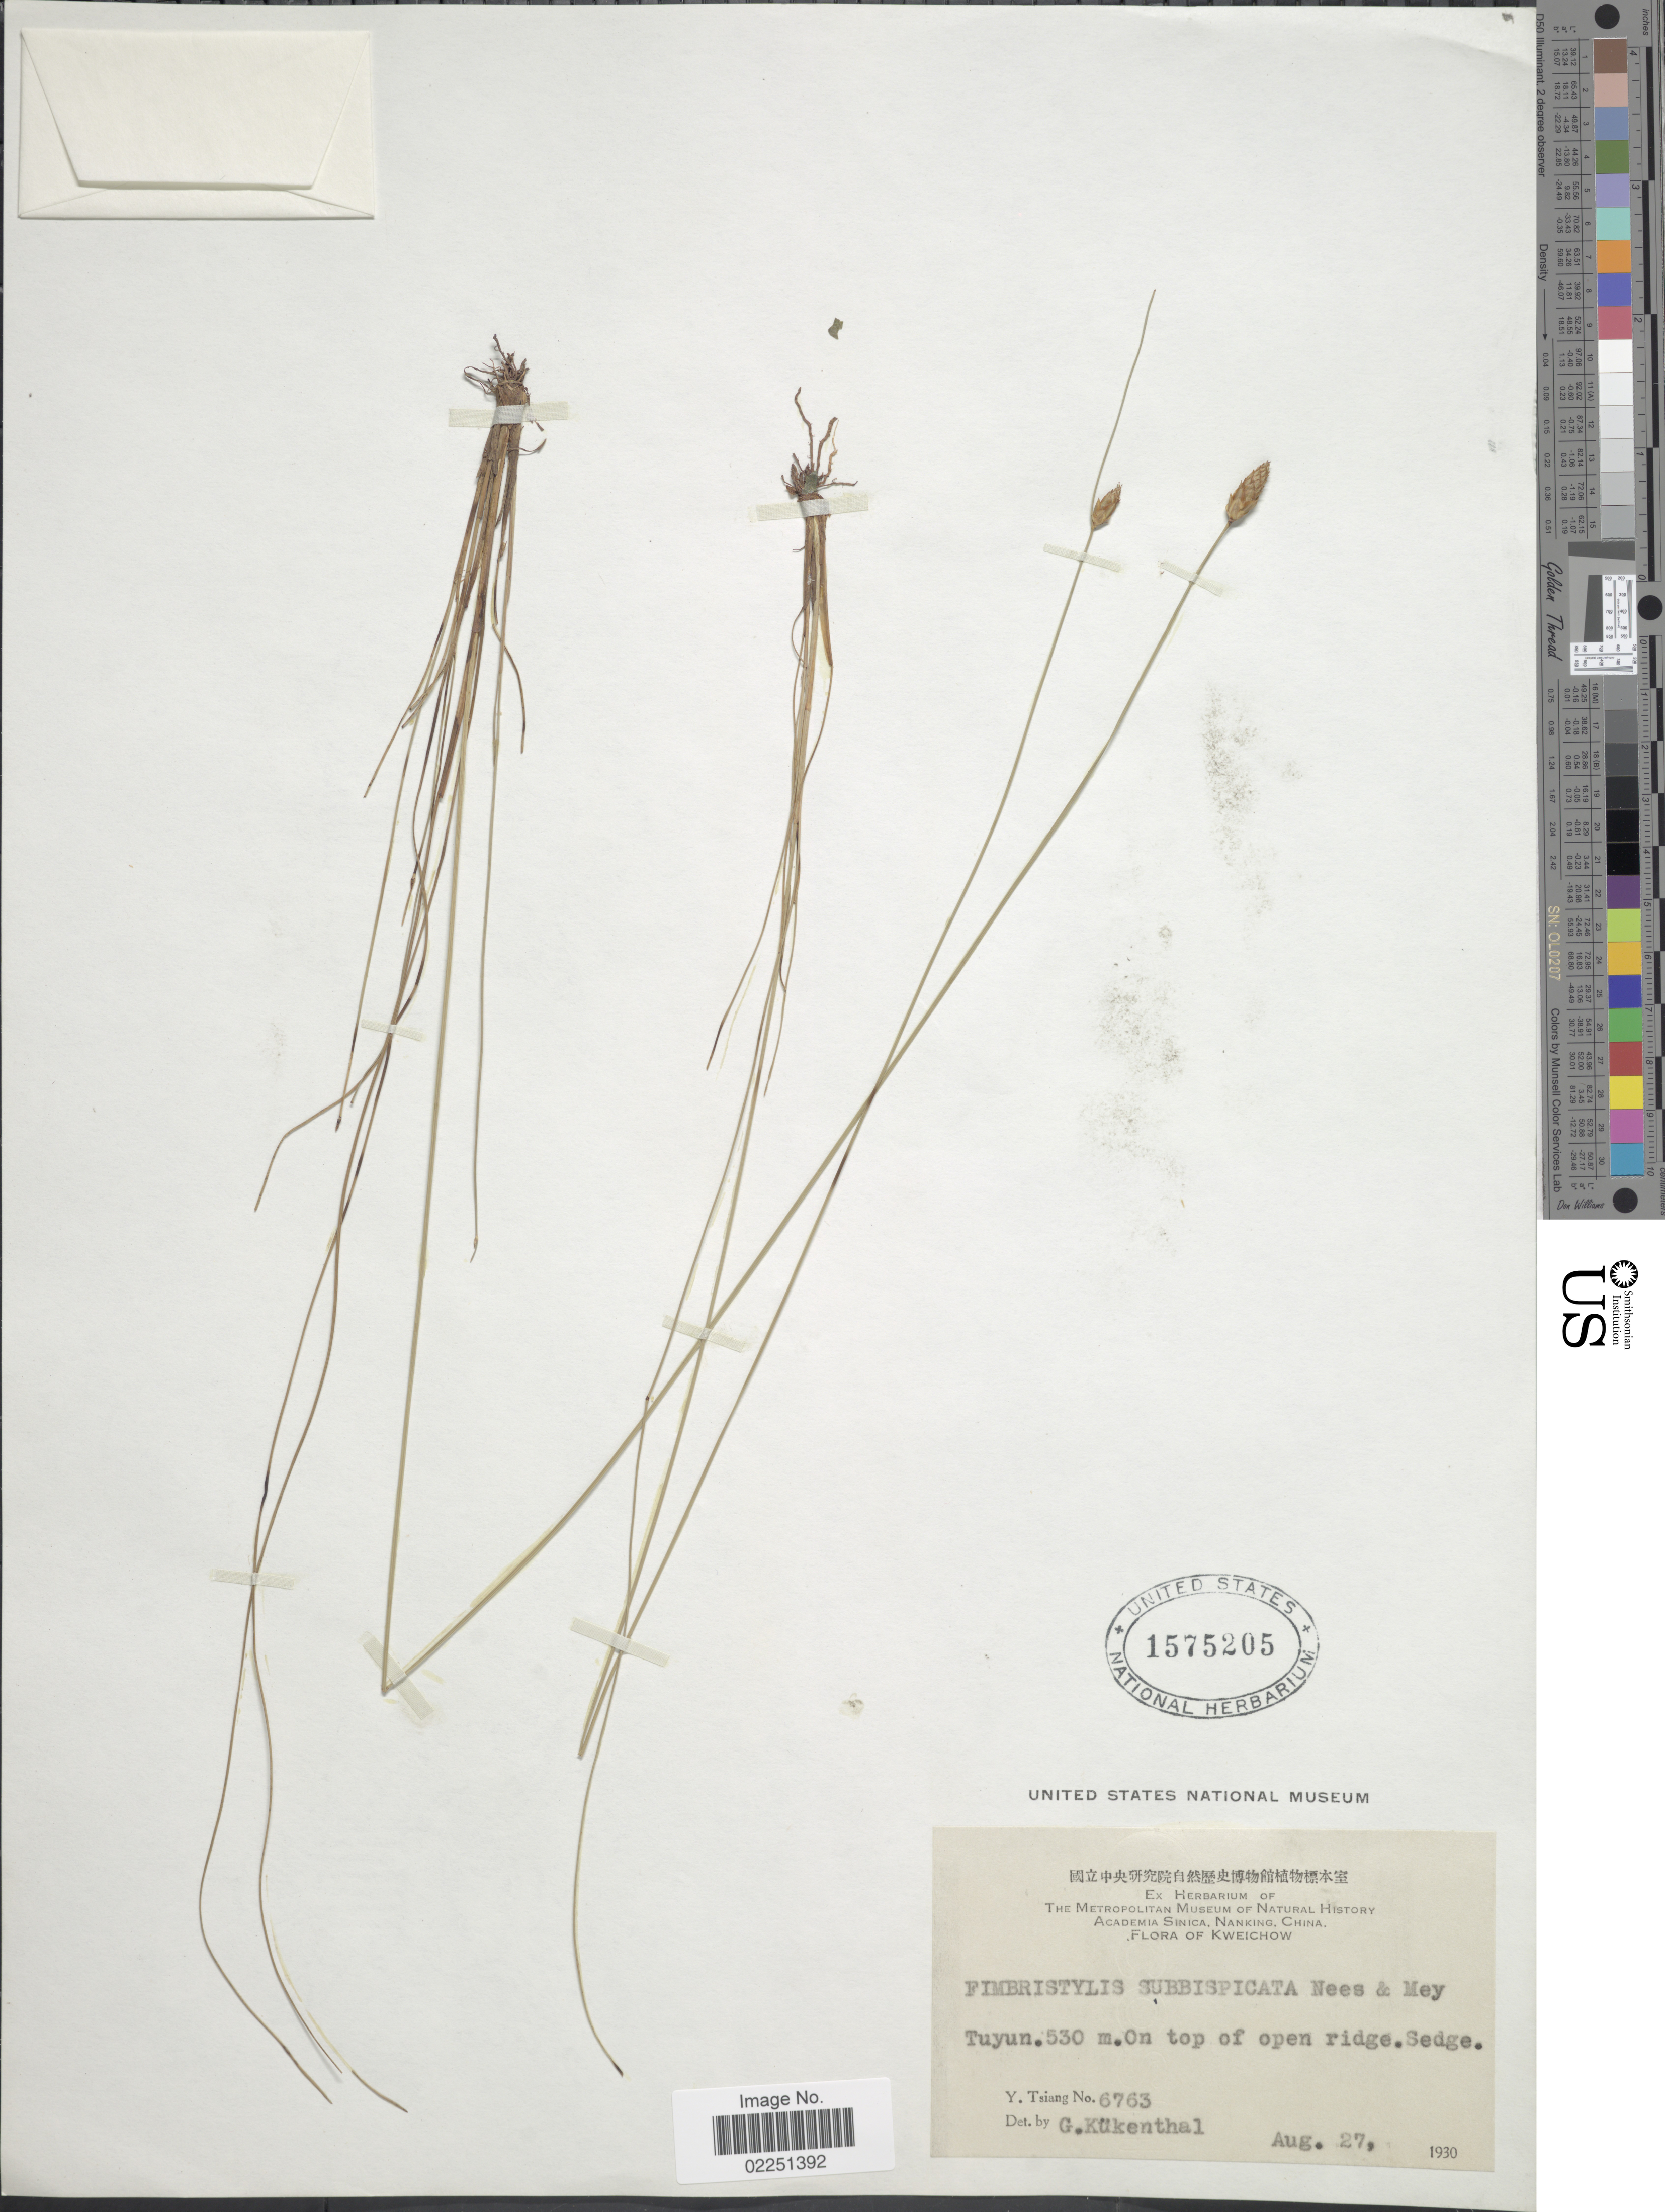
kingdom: Plantae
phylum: Tracheophyta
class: Liliopsida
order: Poales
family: Cyperaceae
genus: Fimbristylis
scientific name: Fimbristylis subbispicata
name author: Nees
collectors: Y. Tsiang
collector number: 6763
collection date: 1930-08-27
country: China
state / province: Guizhou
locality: Kweichow, Tuyun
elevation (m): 350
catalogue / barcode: US 1575205